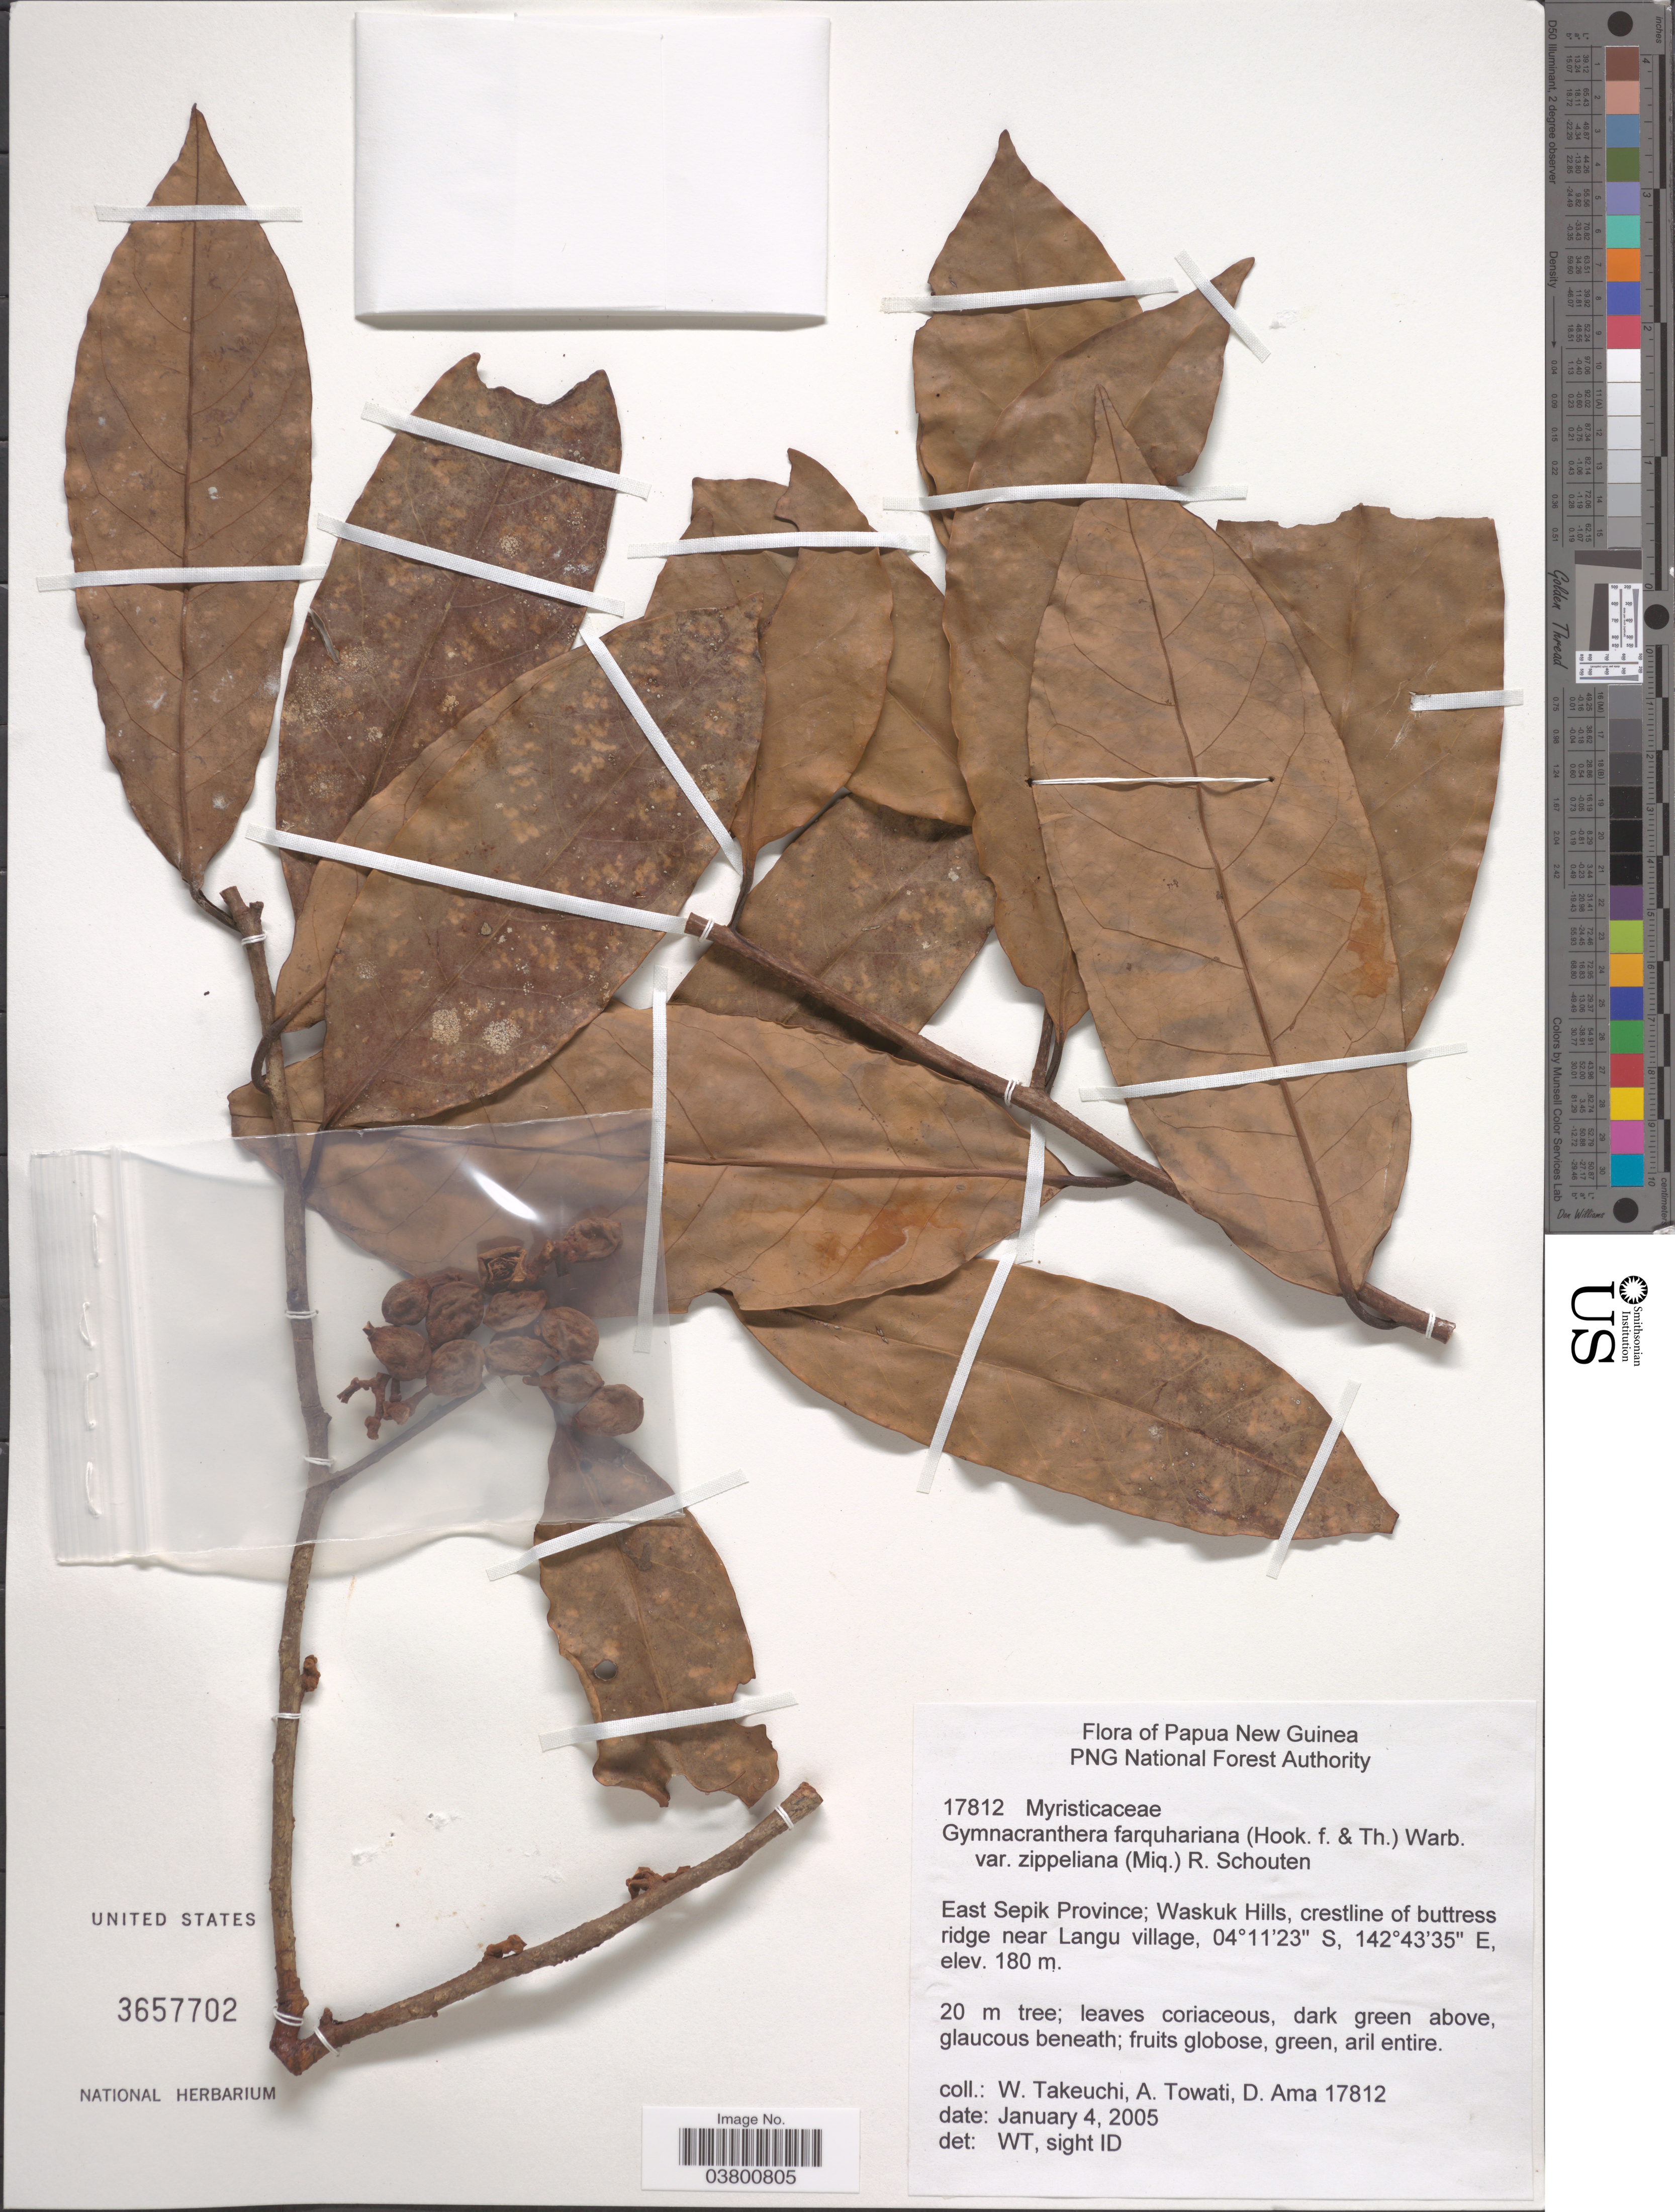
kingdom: Plantae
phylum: Tracheophyta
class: Magnoliopsida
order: Magnoliales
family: Myristicaceae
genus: Gymnacranthera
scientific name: Gymnacranthera farquhariana var. zippeliana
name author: (Miq.) R.T.A. Schouten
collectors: W. Takeuchi, A. Towati & D. Ama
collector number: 17812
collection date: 2005-01-04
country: Papua New Guinea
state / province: East Sepik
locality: Waskuk Hills, crestline of buttress ridge near Langu village.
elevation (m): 180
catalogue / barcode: US 3657702